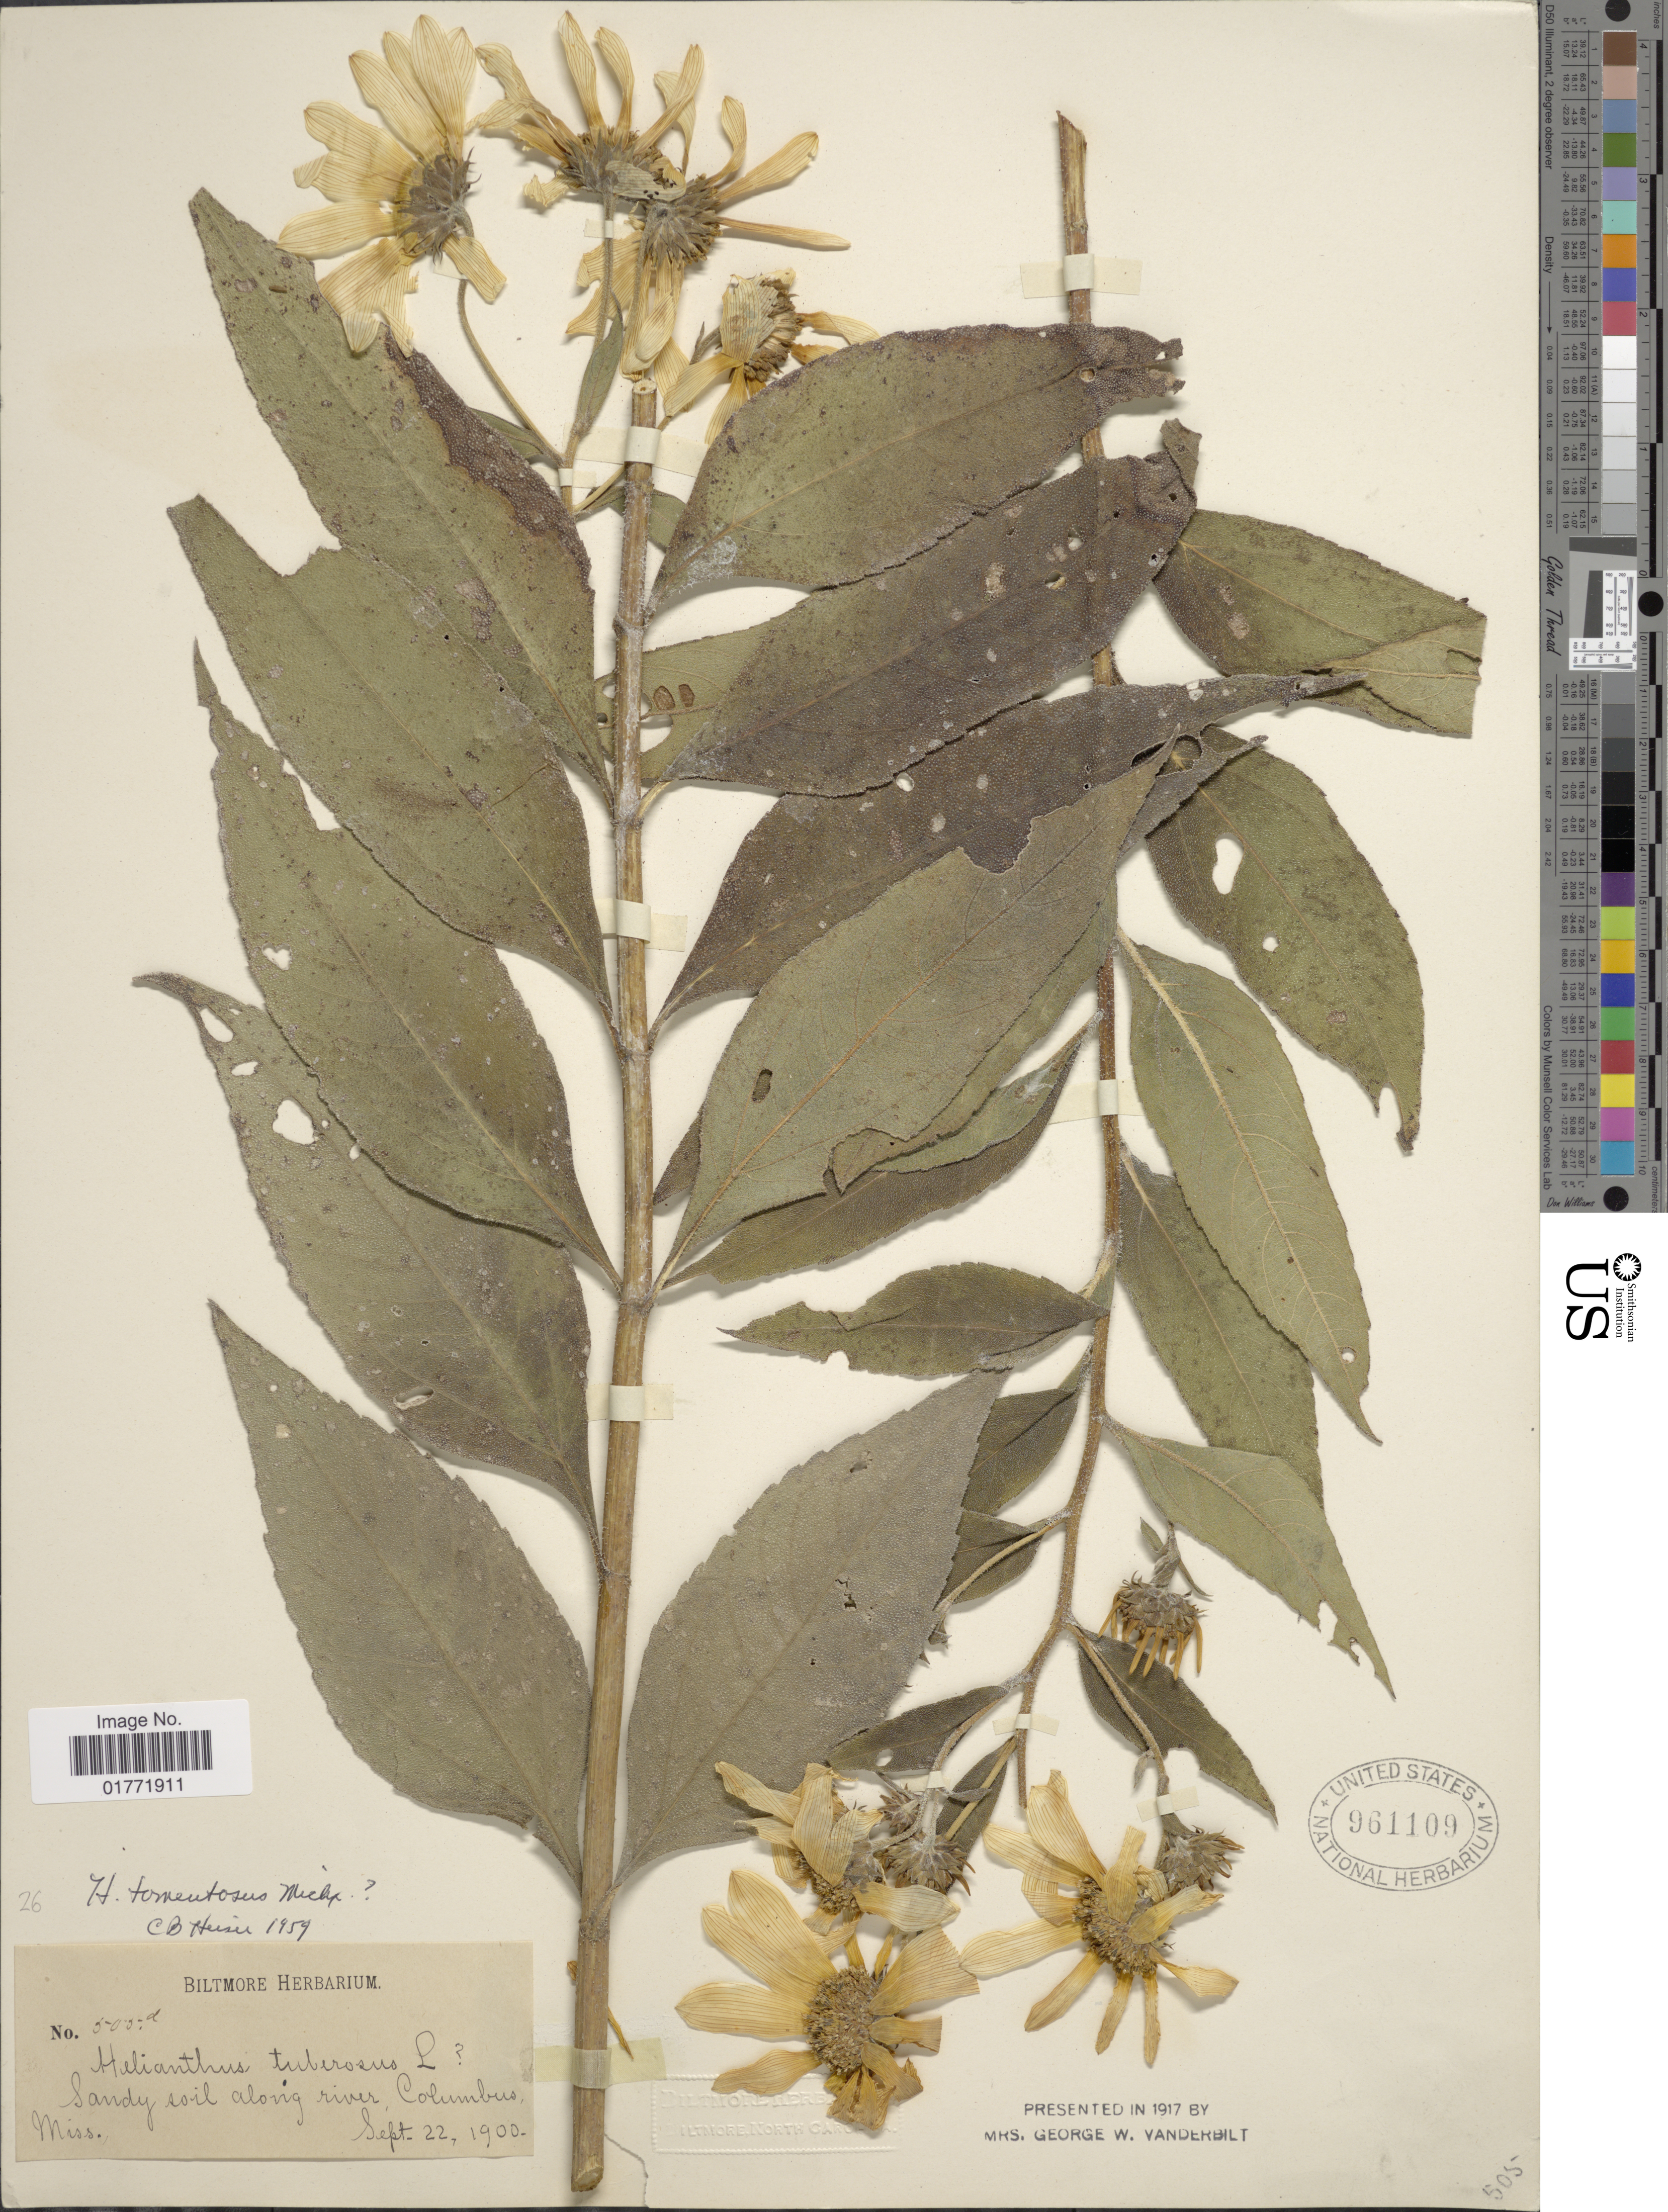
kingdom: Plantae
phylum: Tracheophyta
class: Magnoliopsida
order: Asterales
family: Asteraceae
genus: Helianthus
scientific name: Helianthus tomentosus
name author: Michx.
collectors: ex herb. Biltmore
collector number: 505d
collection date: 1900-09-22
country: United States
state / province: Mississippi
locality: Along river, Columbus, Miss.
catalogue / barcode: US 961109